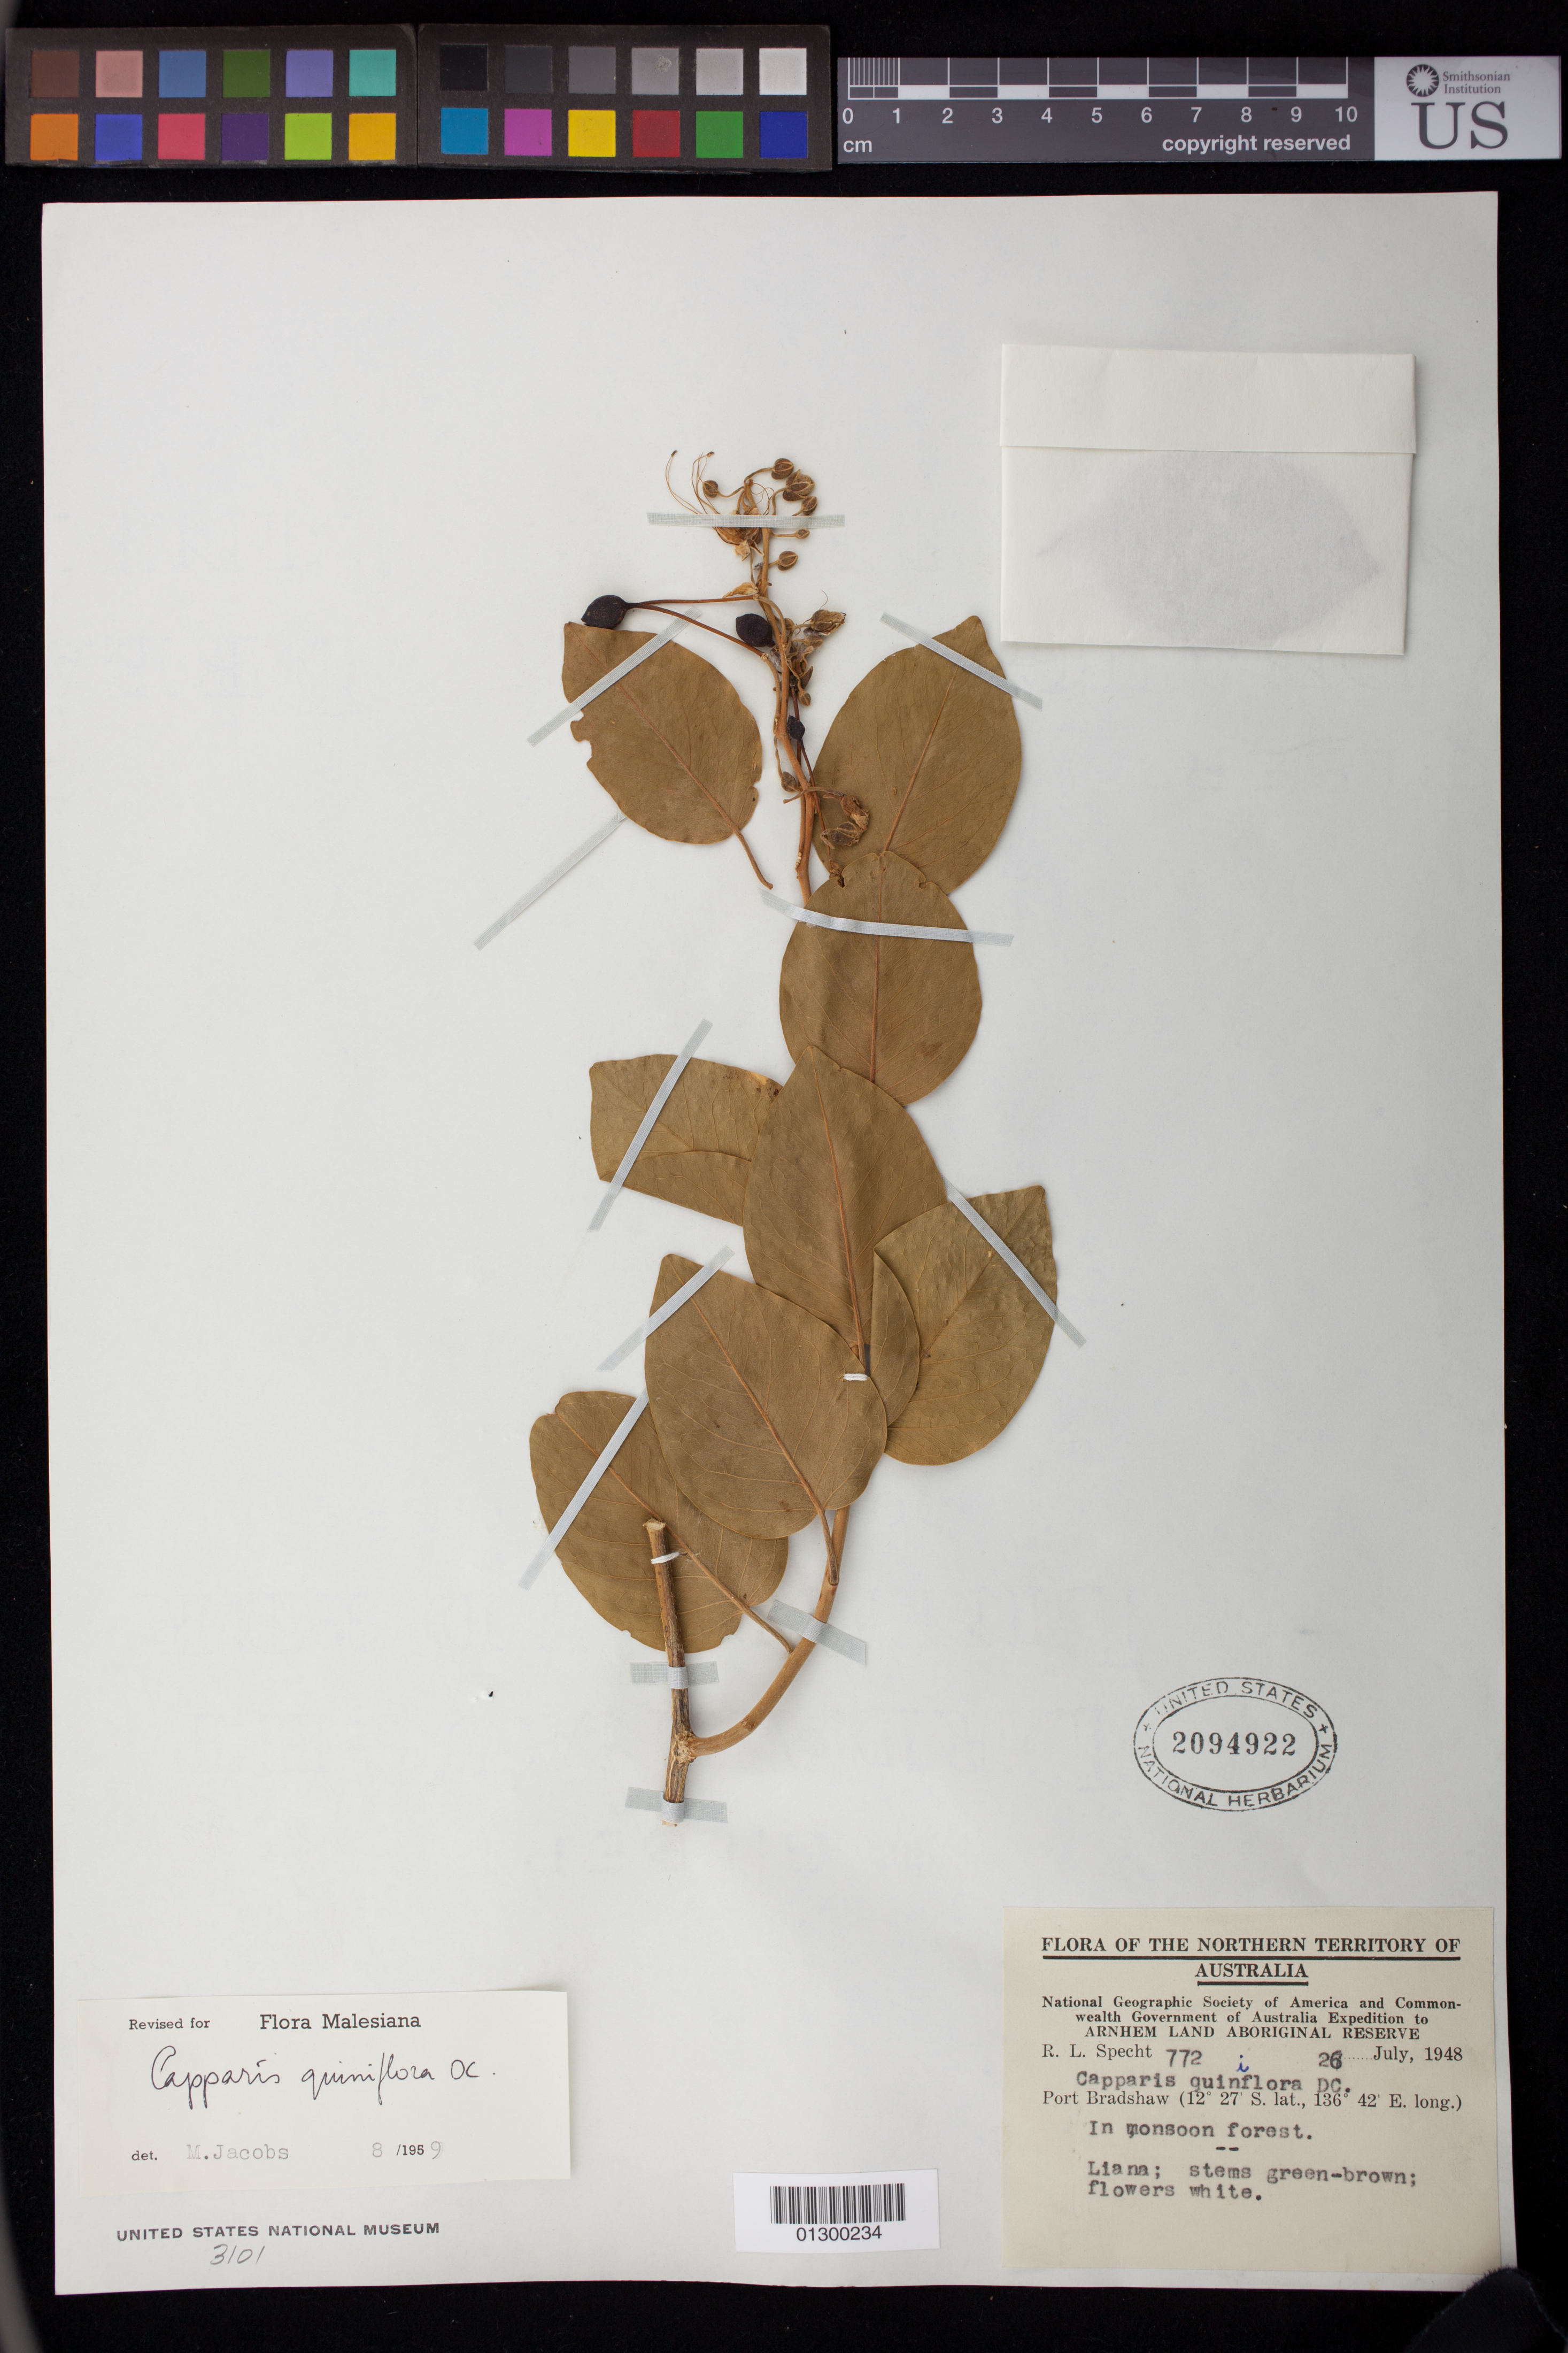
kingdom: Plantae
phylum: Tracheophyta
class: Magnoliopsida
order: Brassicales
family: Capparaceae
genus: Capparis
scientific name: Capparis quiniflora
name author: DC.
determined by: Jacobs, M.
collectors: R. L. Specht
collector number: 772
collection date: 1948-07-26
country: Australia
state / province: Northern Territory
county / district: East Arnhem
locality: Port Bradshaw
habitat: In monsoon forest.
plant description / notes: Liana; stems green-brown; flowers white.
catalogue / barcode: US 2094922